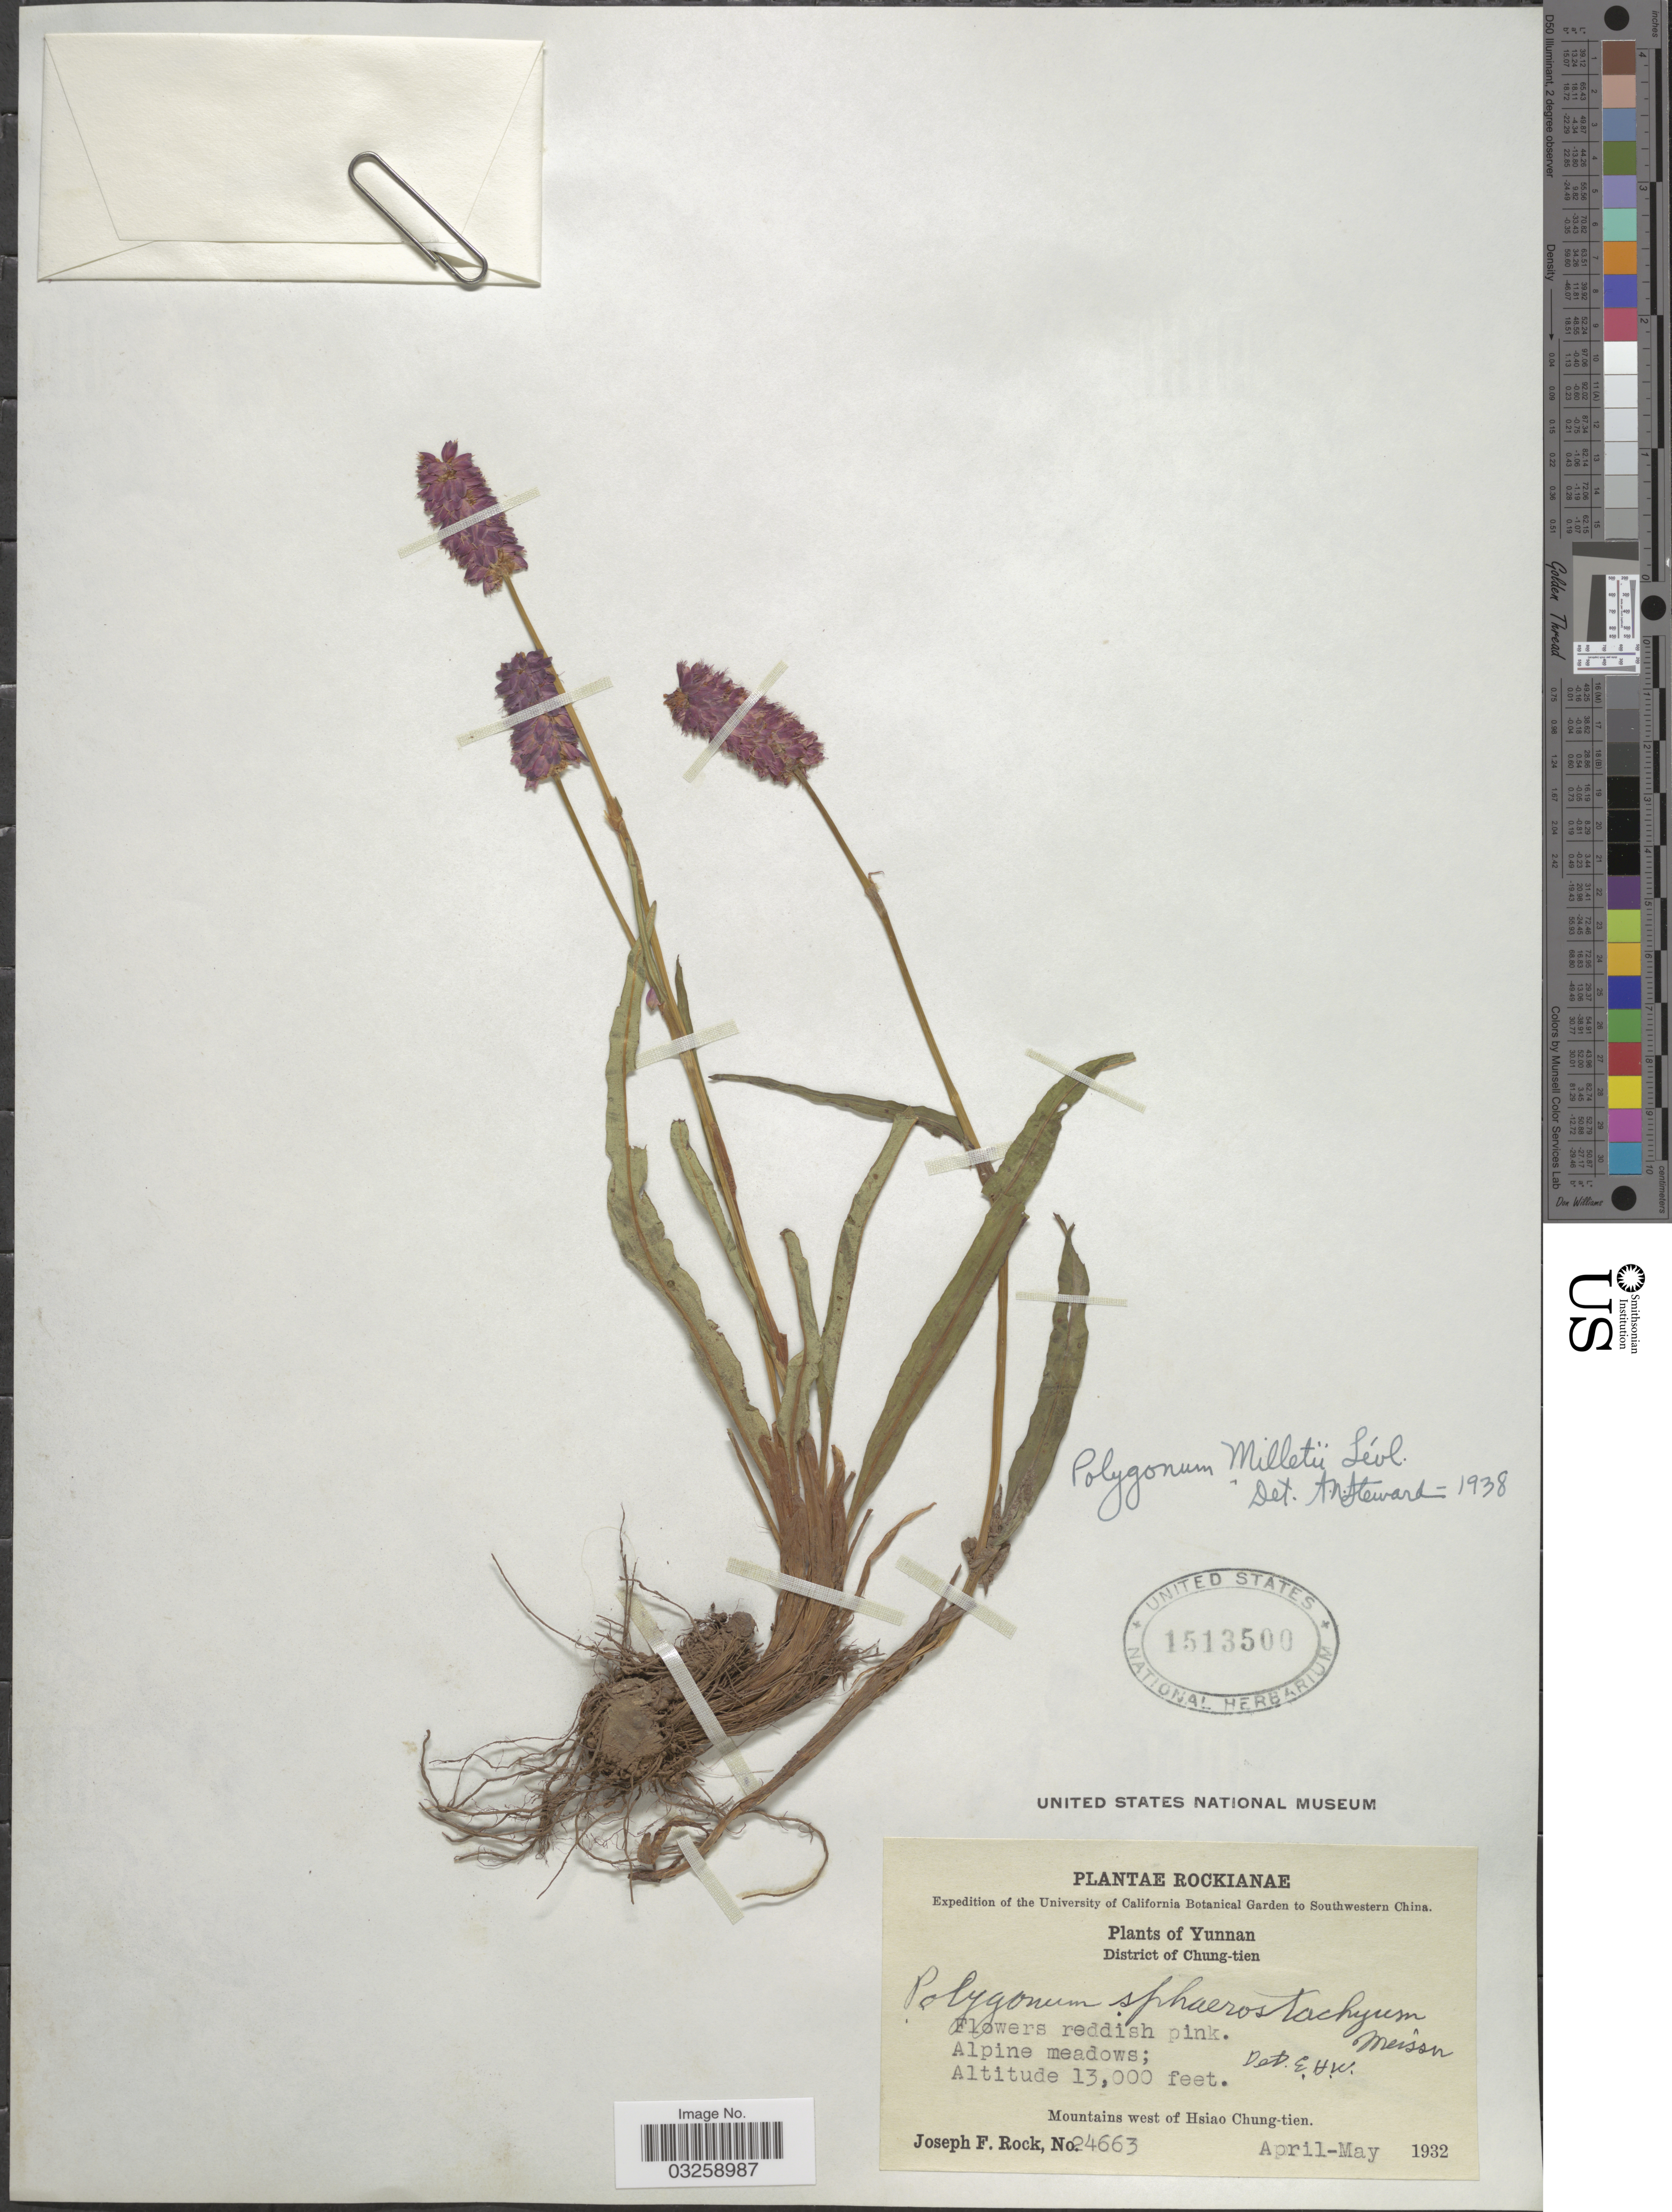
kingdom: Plantae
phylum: Tracheophyta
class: Magnoliopsida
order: Caryophyllales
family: Polygonaceae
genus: Bistorta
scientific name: Bistorta milletii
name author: H. Lév.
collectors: J. F. Rock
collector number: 24663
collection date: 1932-04/1932-05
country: China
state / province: Yunnan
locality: Southwestern China. District of Chung-tien. Mountains west of Hsiao Chung-tien.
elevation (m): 3962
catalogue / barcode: US 1513500